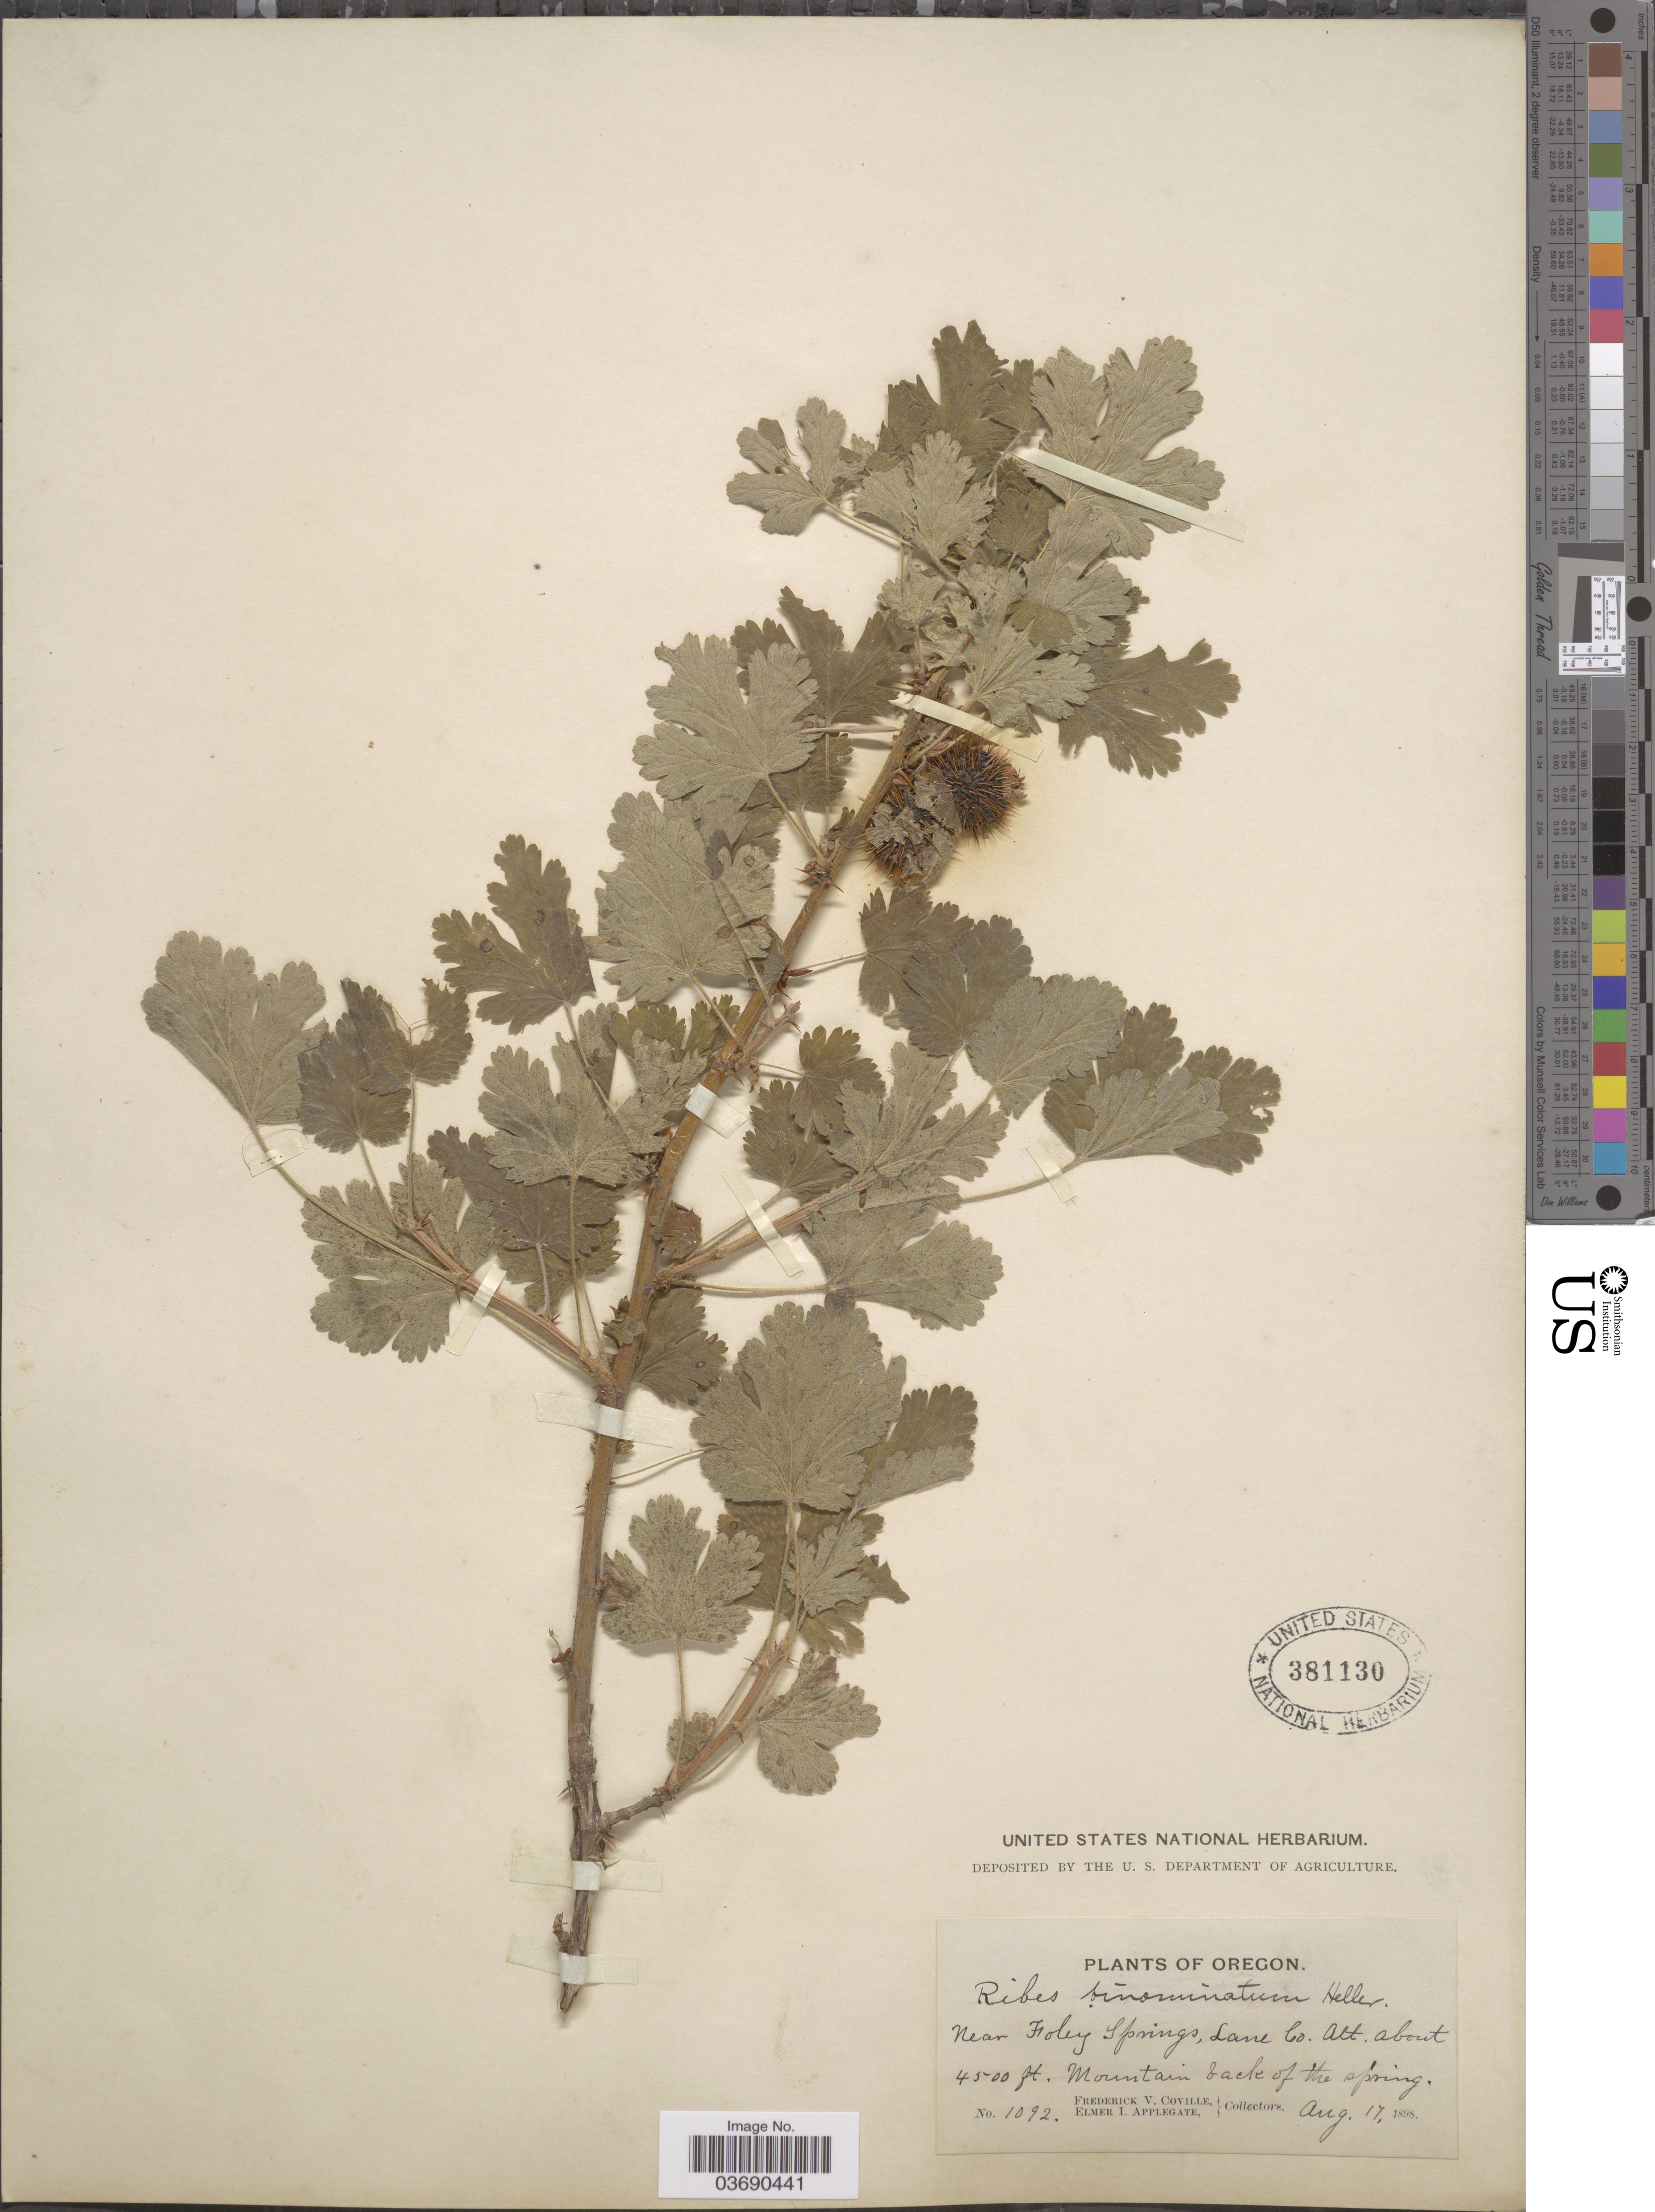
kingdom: Plantae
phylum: Tracheophyta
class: Magnoliopsida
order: Saxifragales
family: Grossulariaceae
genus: Ribes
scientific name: Ribes binominatum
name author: A. Heller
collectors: F. V. Coville & E. I. Applegate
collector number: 1092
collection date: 1898-08-17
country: United States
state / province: Oregon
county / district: Lane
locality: Near Foley Springs, Lane Co. Mountain back of the spring.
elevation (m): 1372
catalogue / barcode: US 381130